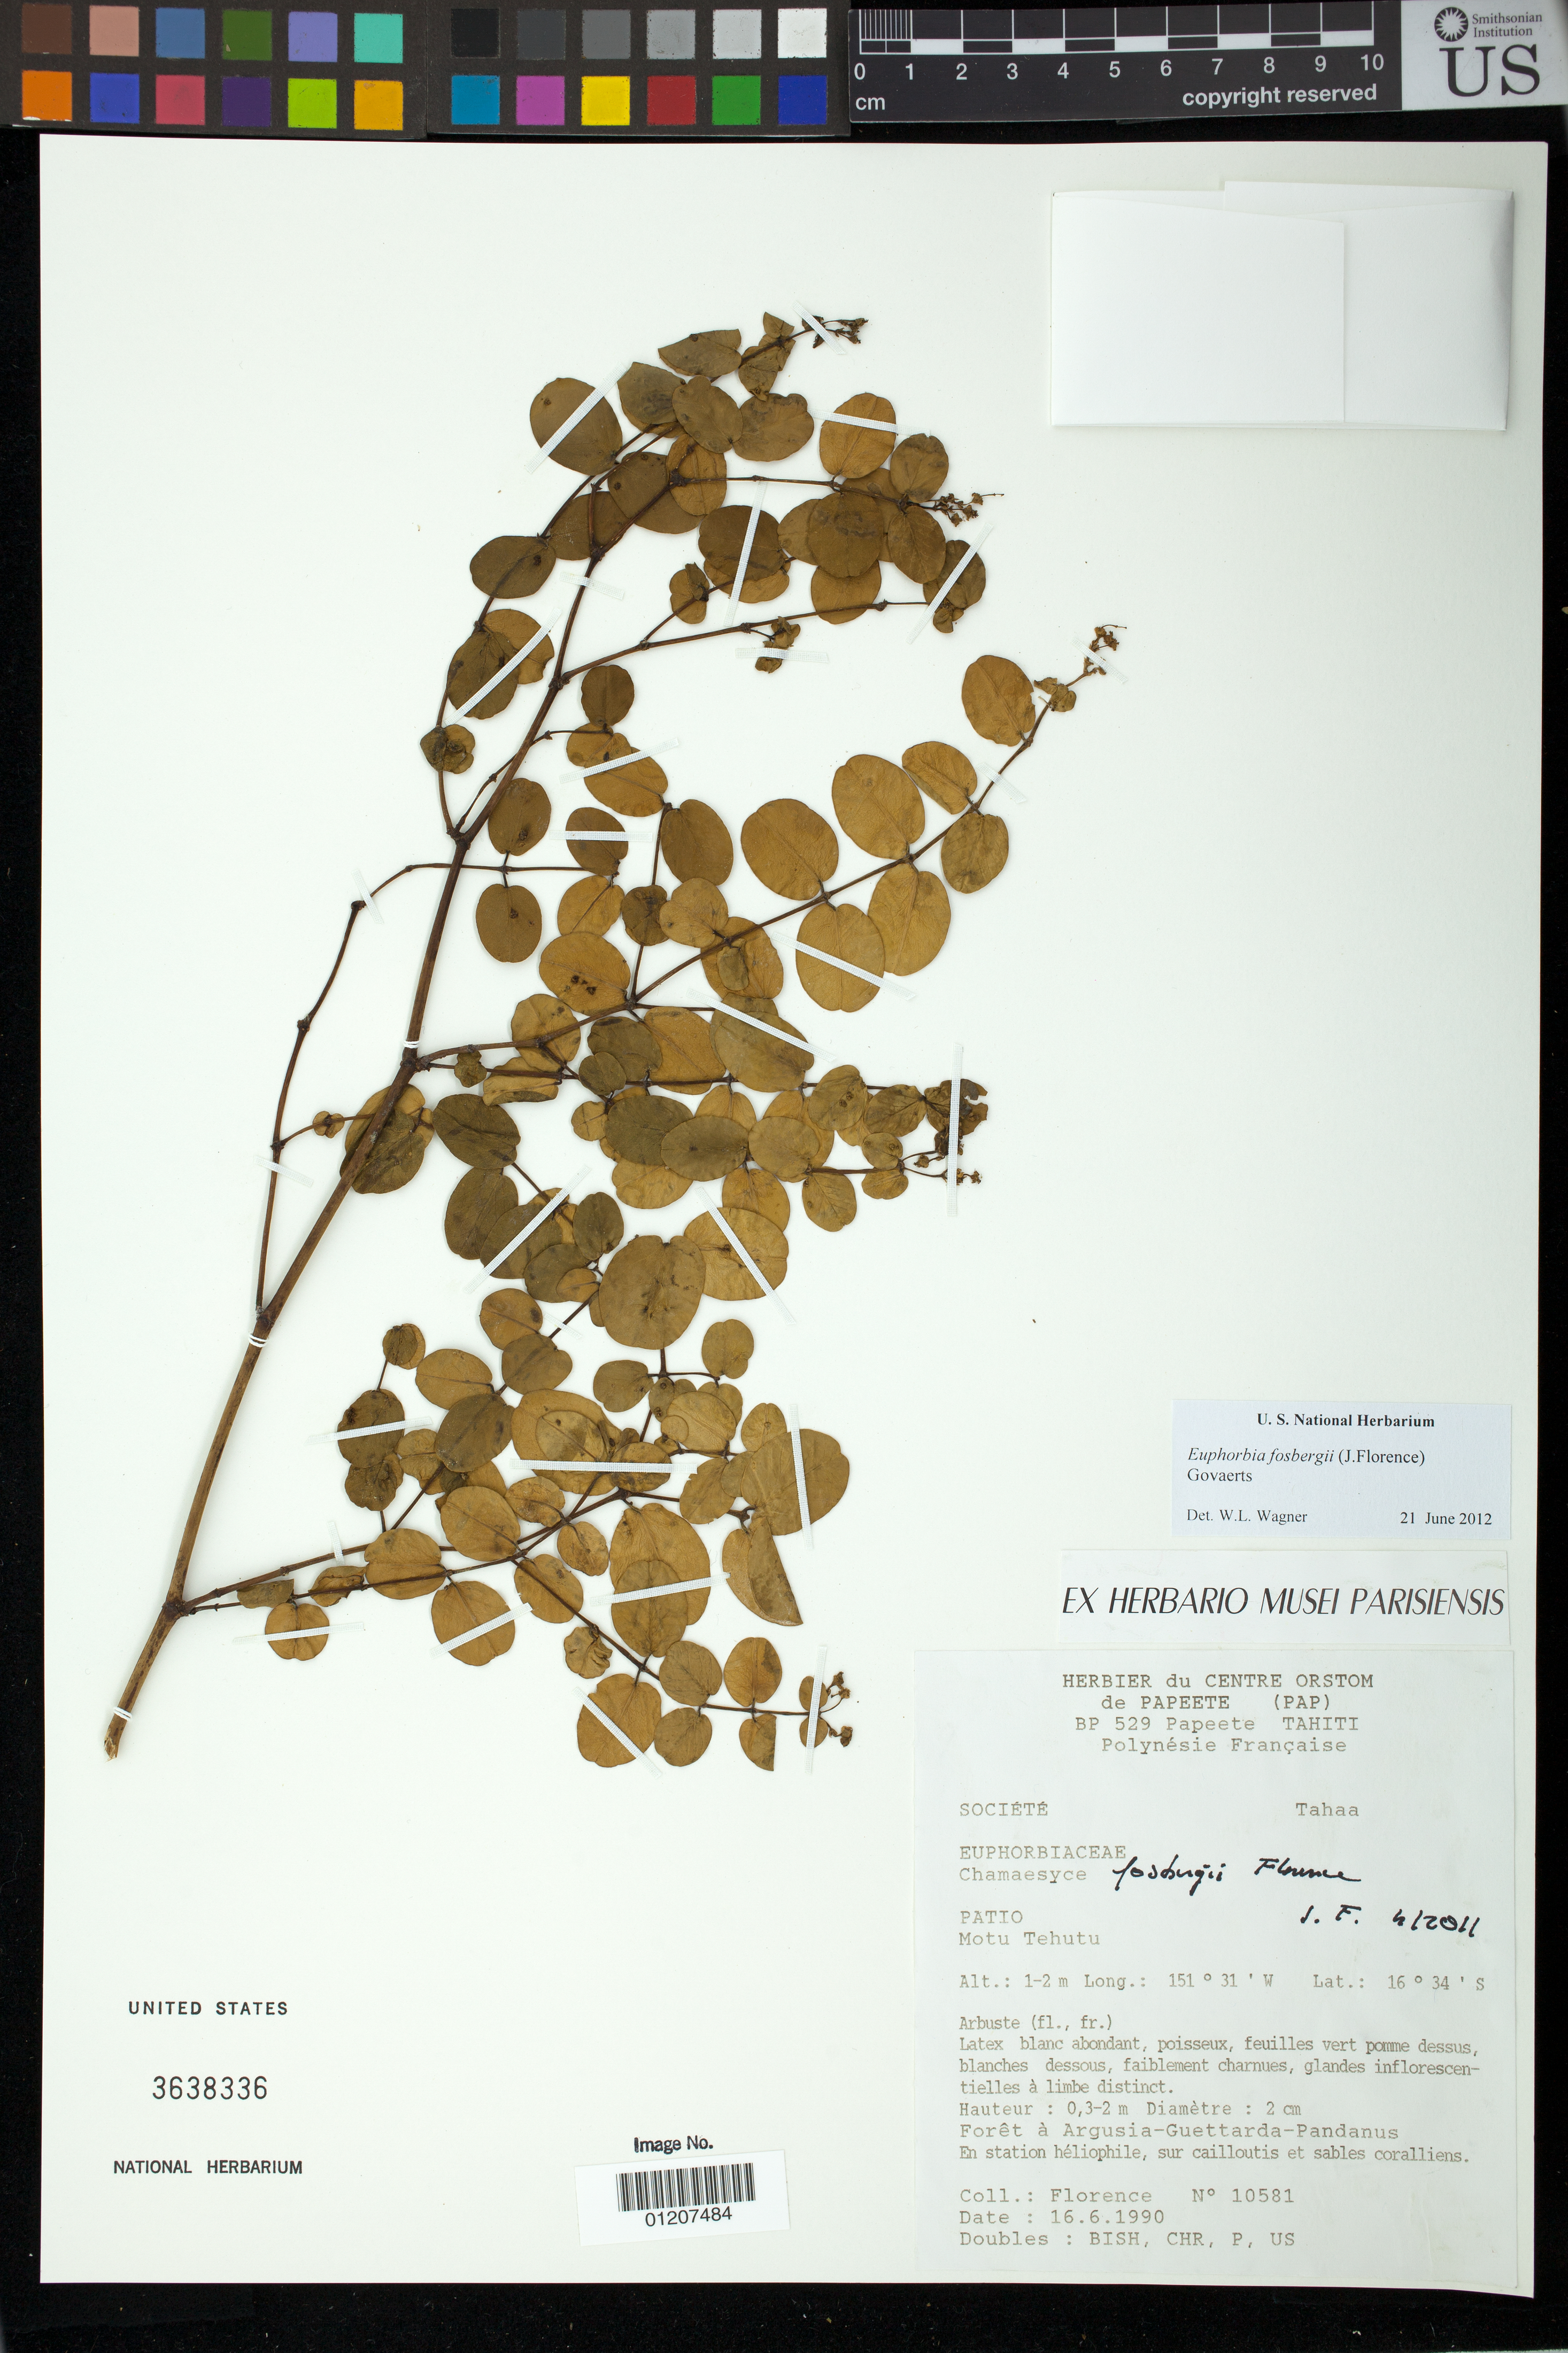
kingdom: Plantae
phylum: Tracheophyta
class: Magnoliopsida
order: Malpighiales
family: Euphorbiaceae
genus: Euphorbia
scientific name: Euphorbia fosbergii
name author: (J. Florence) Govaerts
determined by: Wagner, W. L., (BOT), Smithsonian Institution - National Museum of Natural History (UNITED STATES)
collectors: J. Florence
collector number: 10581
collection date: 1990-06-16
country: French Polynesia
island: Tahaa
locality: Patio - Motu Tehutu.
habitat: Forèt. en station hèliophile.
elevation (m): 1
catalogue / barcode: US 3638336